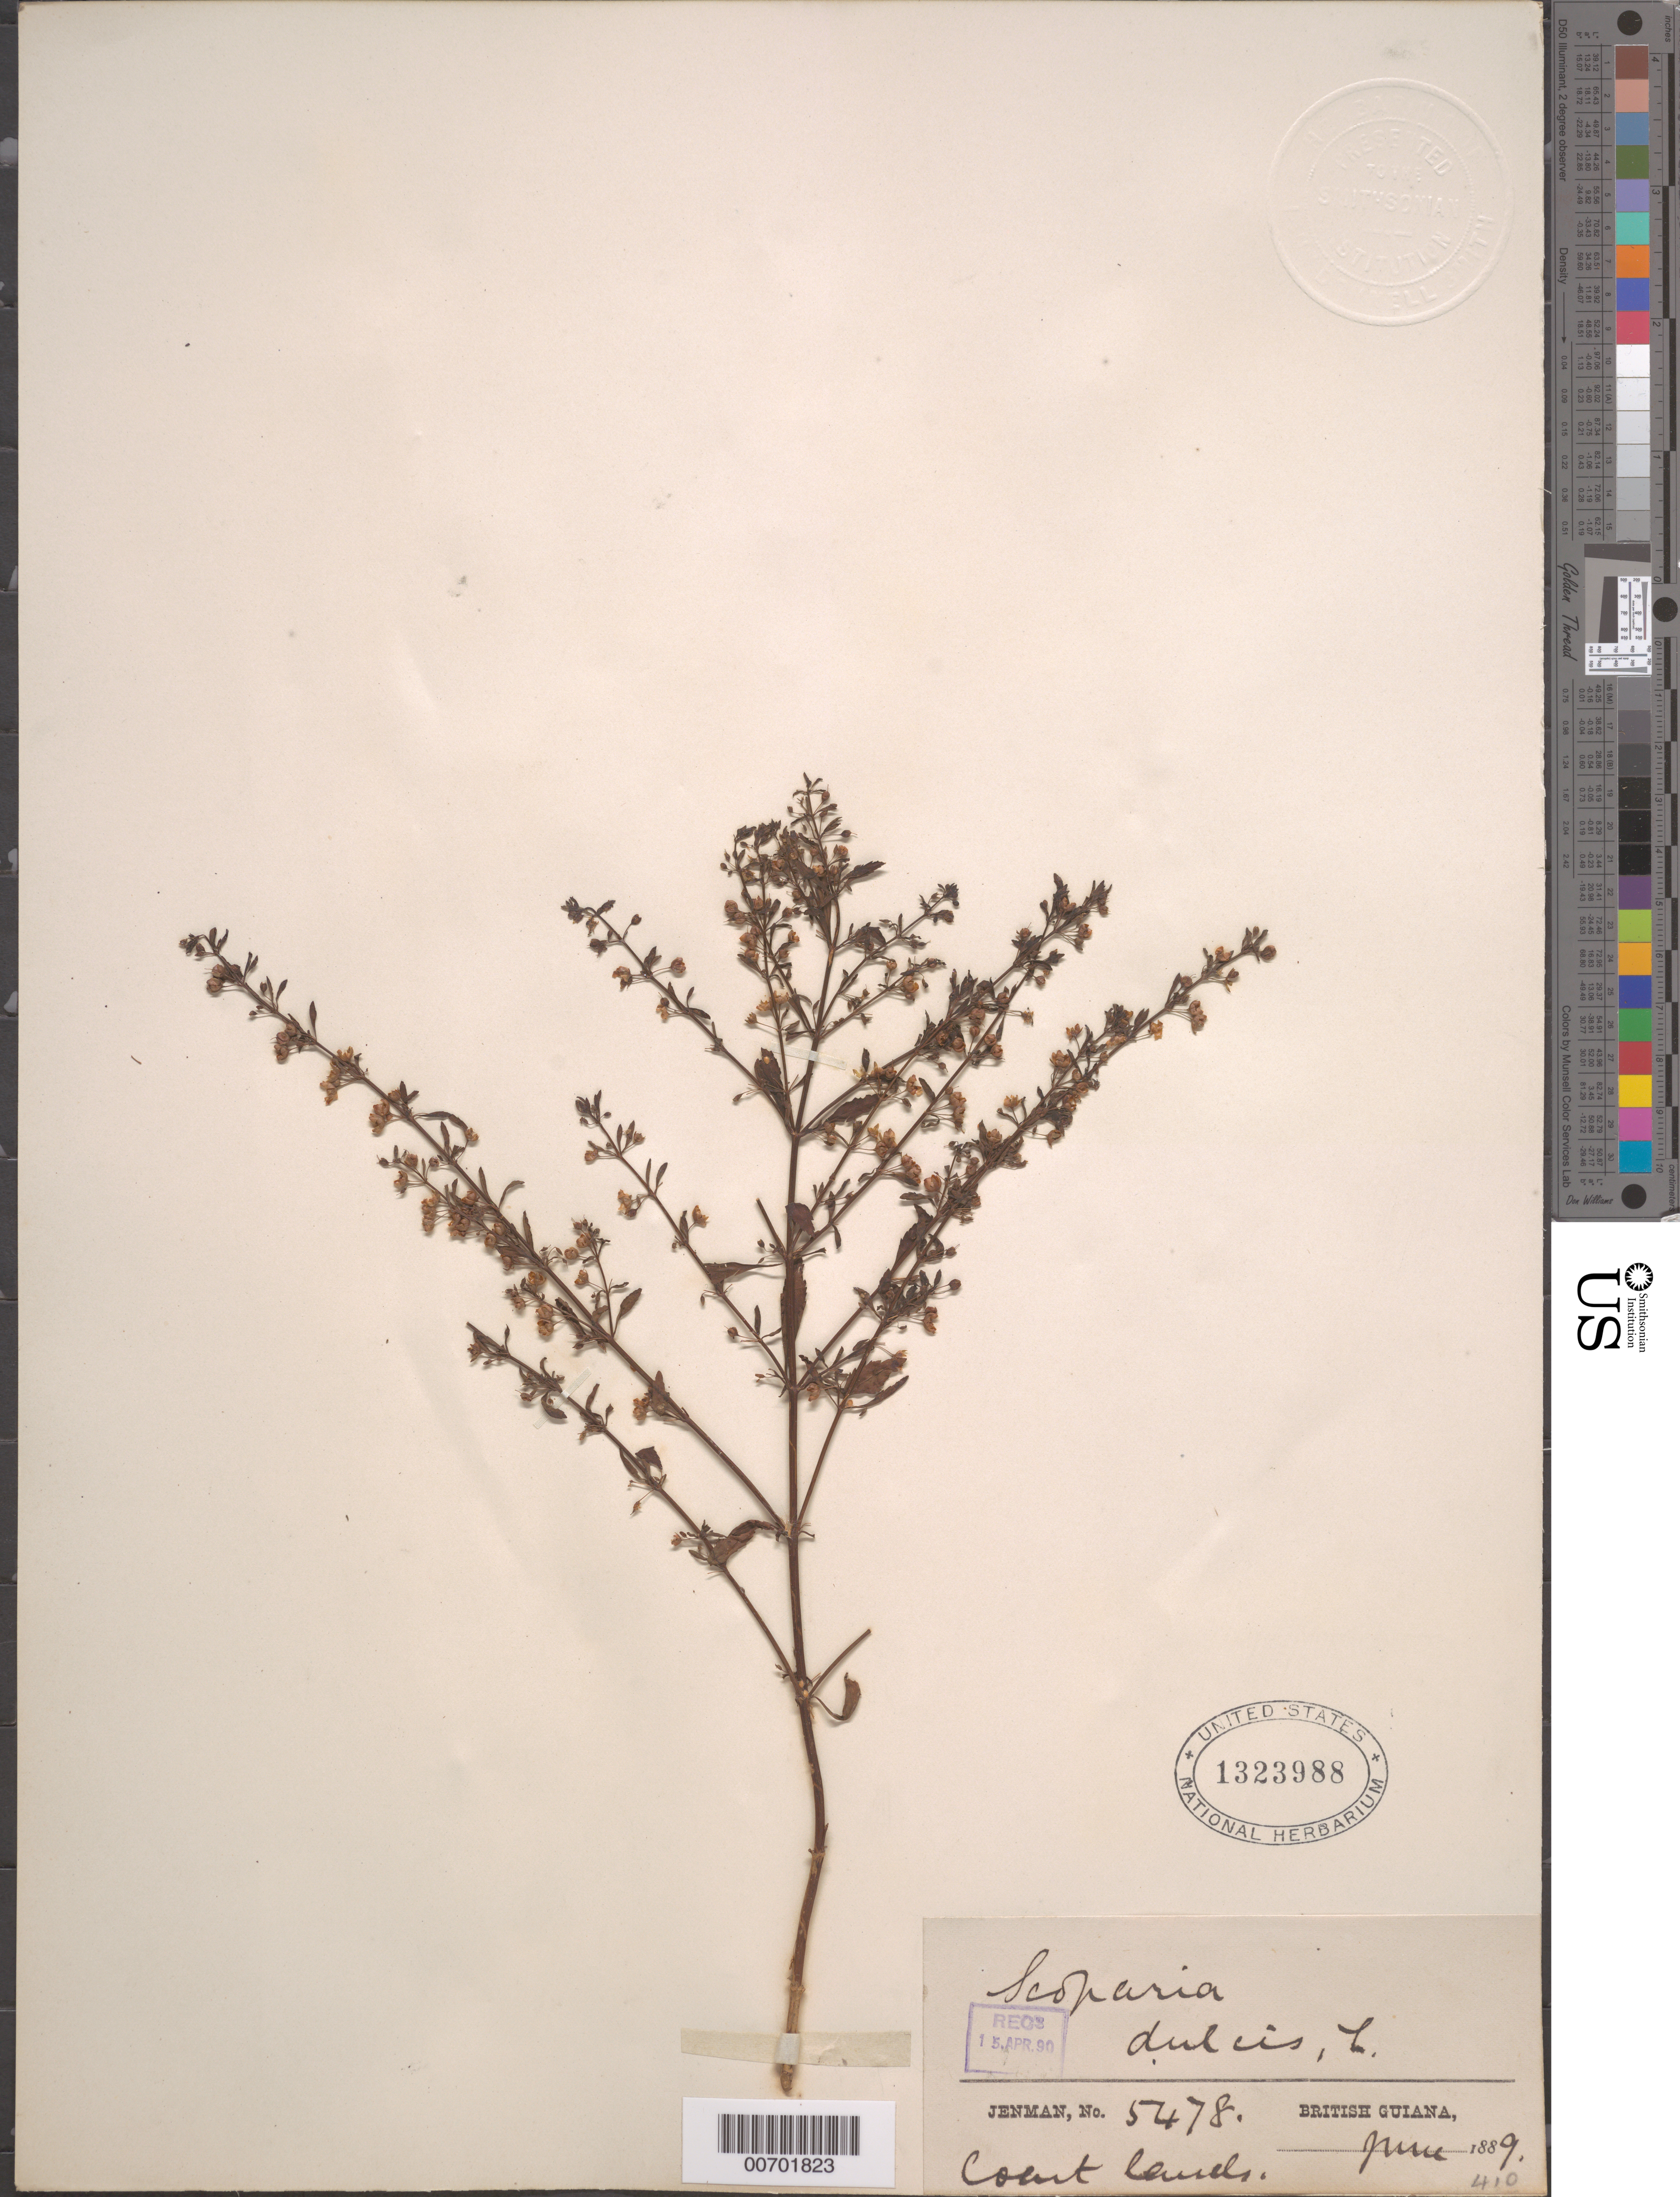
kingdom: Plantae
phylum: Tracheophyta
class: Magnoliopsida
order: Lamiales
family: Plantaginaceae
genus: Scoparia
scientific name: Scoparia dulcis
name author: L.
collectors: G. S. Jenman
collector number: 5478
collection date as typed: June 1889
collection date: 1889-06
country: Guyana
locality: Coast lands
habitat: Coast lands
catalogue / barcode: US 1323988